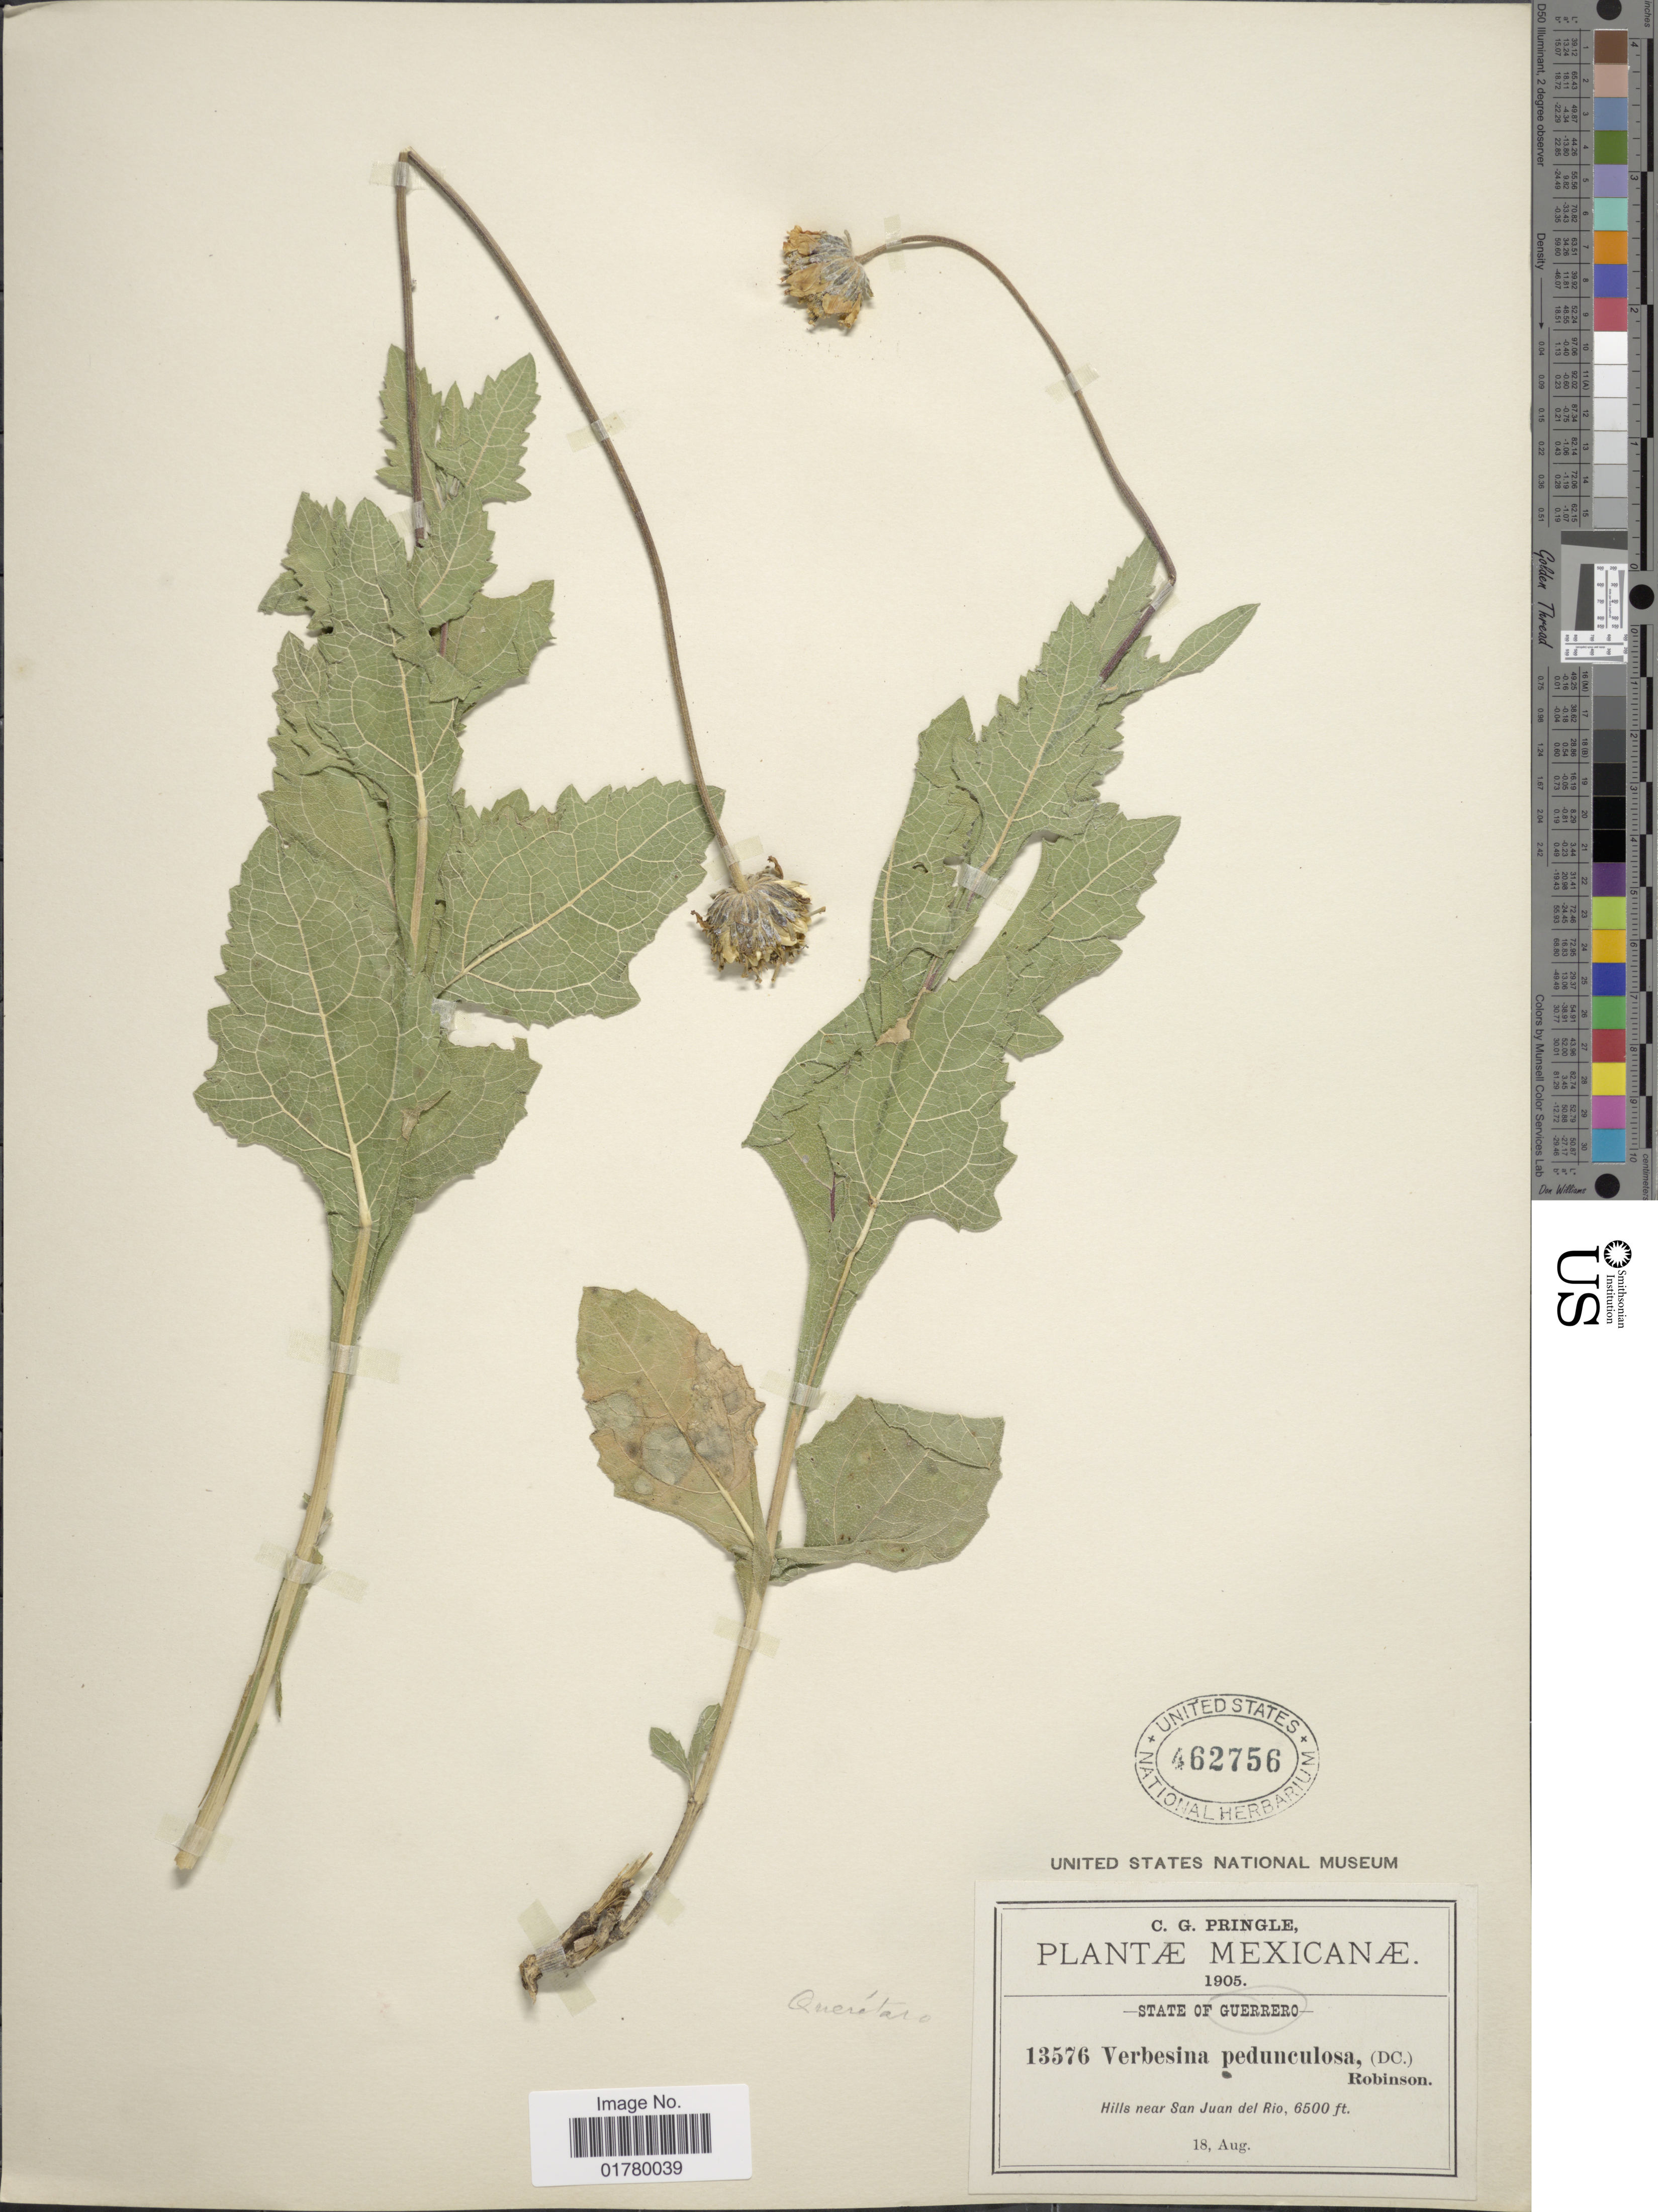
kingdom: Plantae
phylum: Tracheophyta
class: Magnoliopsida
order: Asterales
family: Asteraceae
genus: Verbesina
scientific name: Verbesina pedunculosa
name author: (DC.) B.L. Rob.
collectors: C. G. Pringle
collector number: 13576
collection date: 1905-08-18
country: Mexico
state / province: Guerrero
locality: Hills near San Juan del Rio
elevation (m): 1981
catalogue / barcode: US 462756